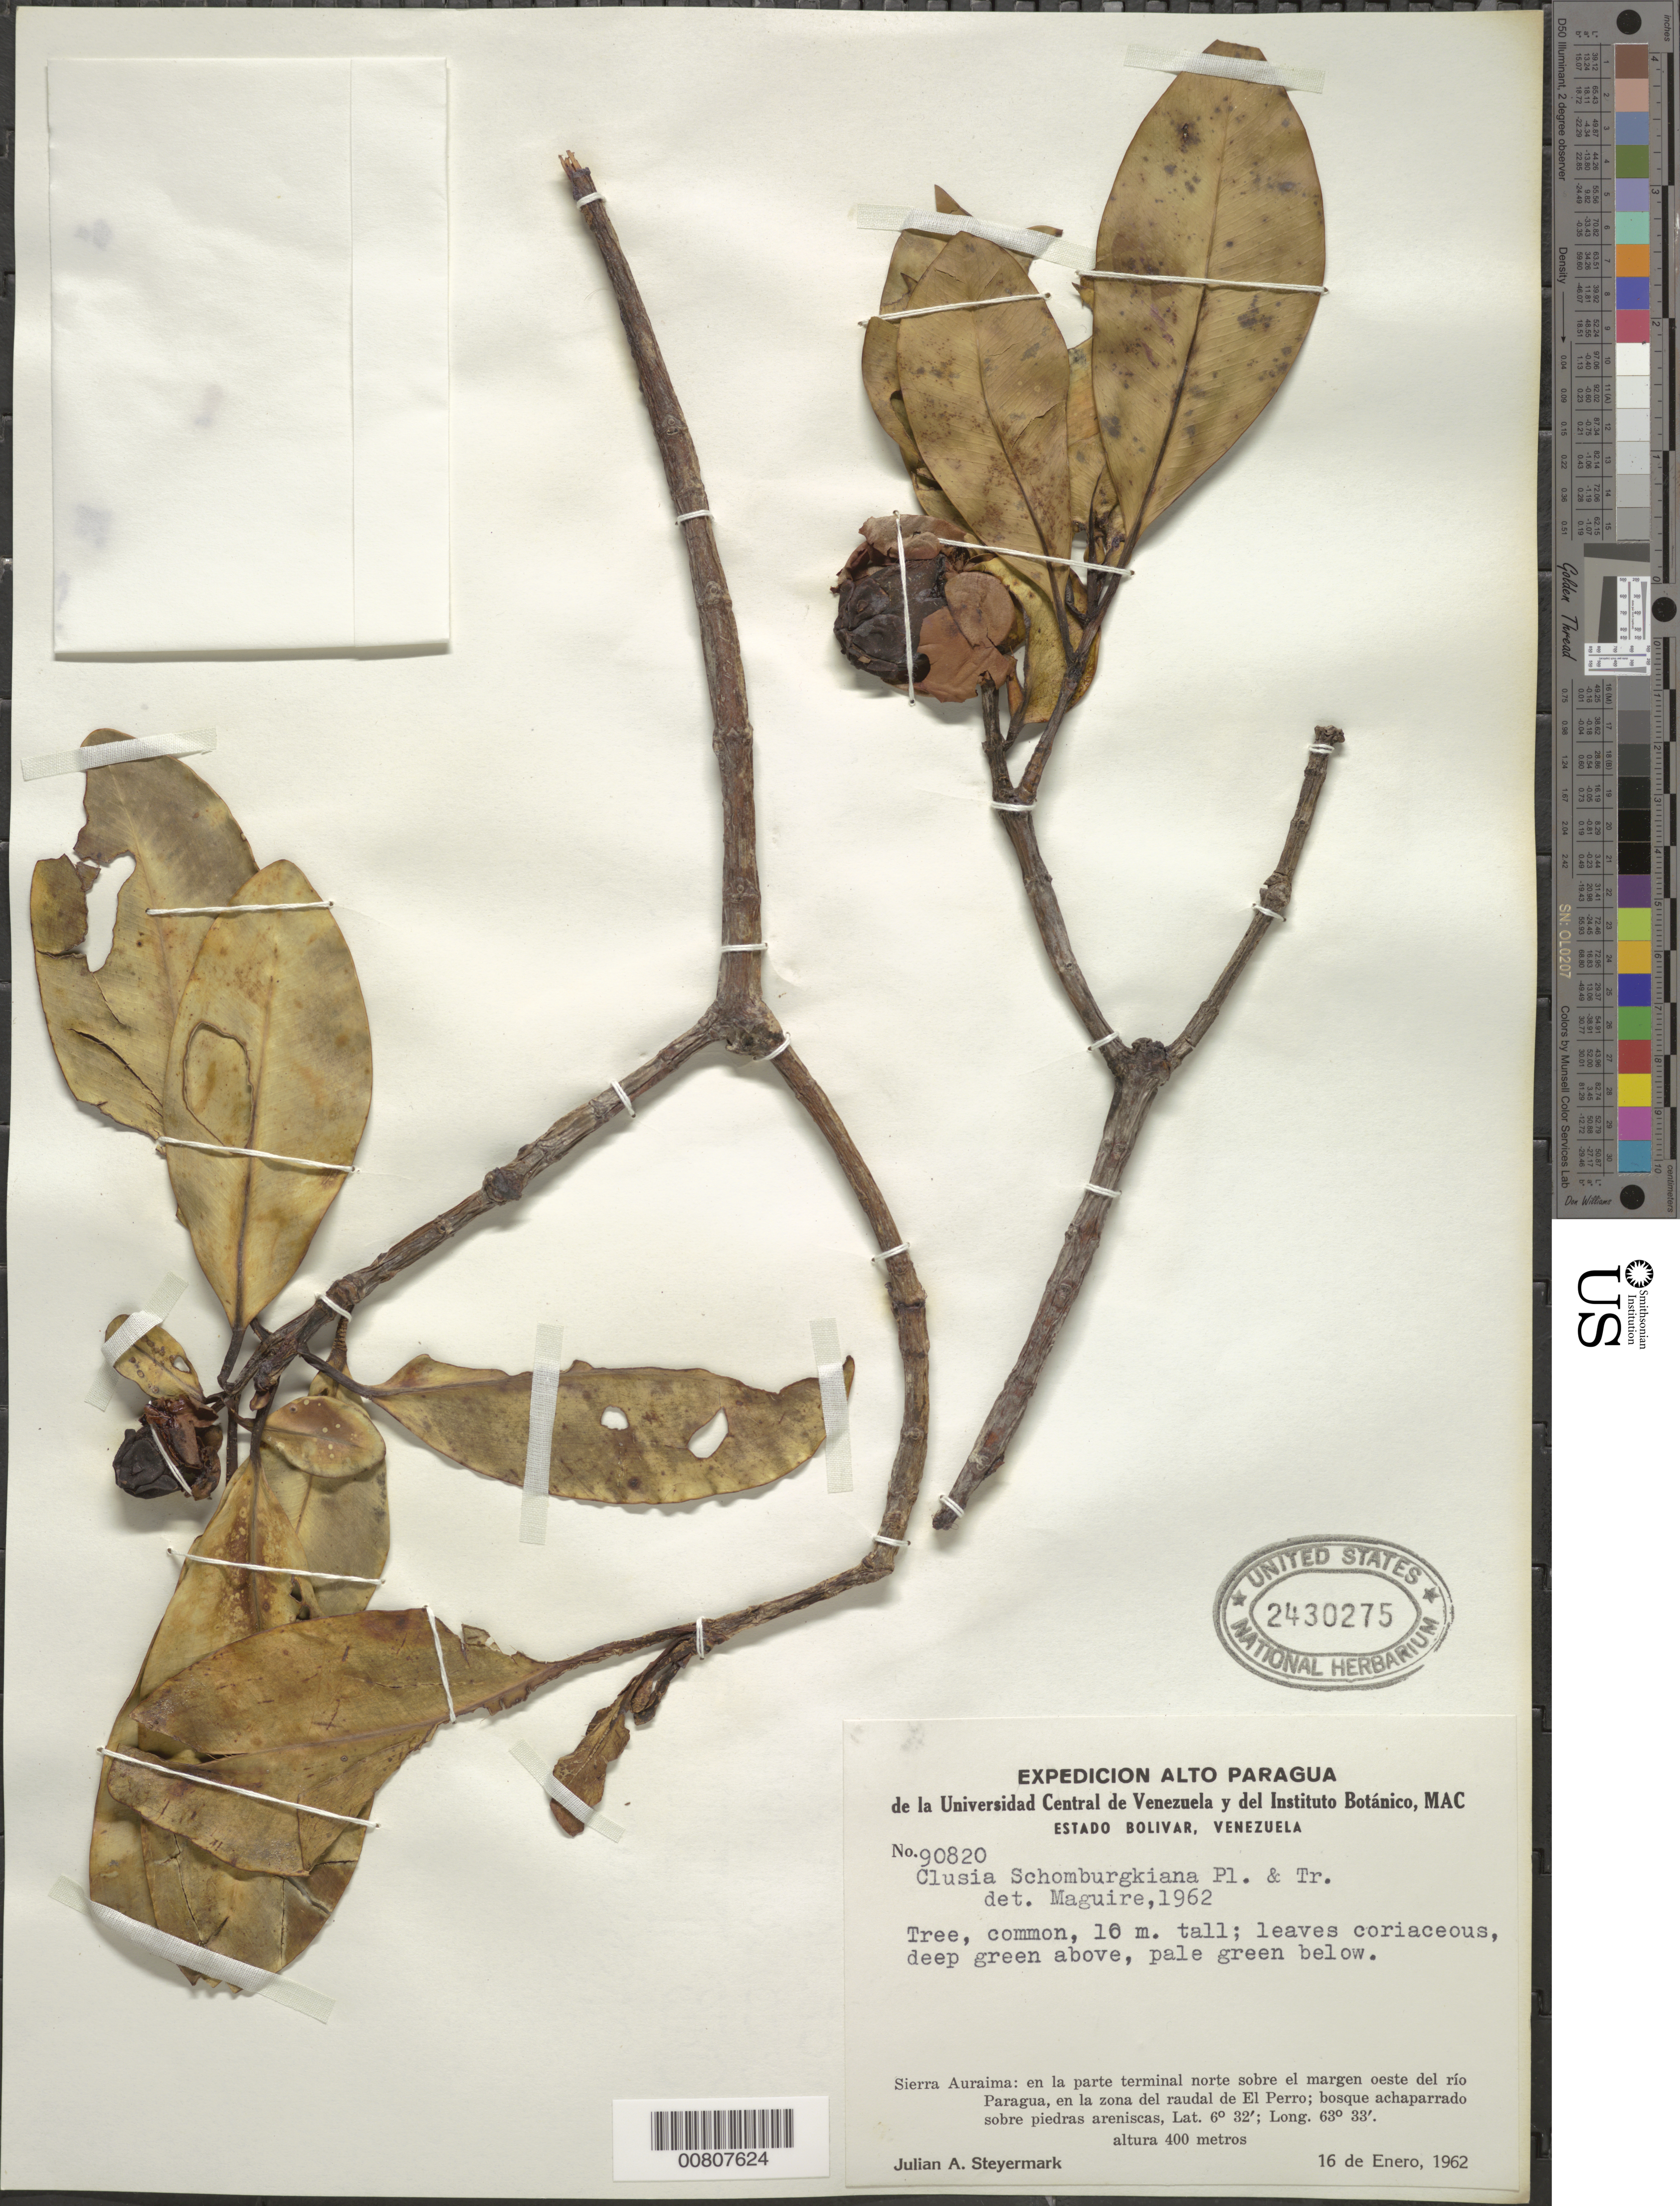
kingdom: Plantae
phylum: Tracheophyta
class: Magnoliopsida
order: Malpighiales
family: Clusiaceae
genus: Clusia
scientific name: Clusia schomburgkiana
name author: (Planch. & Triana) Benth. ex Engl.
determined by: Maguire, Bassett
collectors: J. Steyermark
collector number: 90820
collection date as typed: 16-Jan-62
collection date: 1962-01-16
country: Venezuela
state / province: Bolívar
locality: Sierra Auraima, parte terminal norte sobre el margen W of Río Paragua, en la zona del raudal de El Perro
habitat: Bosque achaparrado sobre piedras areniscas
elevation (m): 400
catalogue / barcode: US 2430275